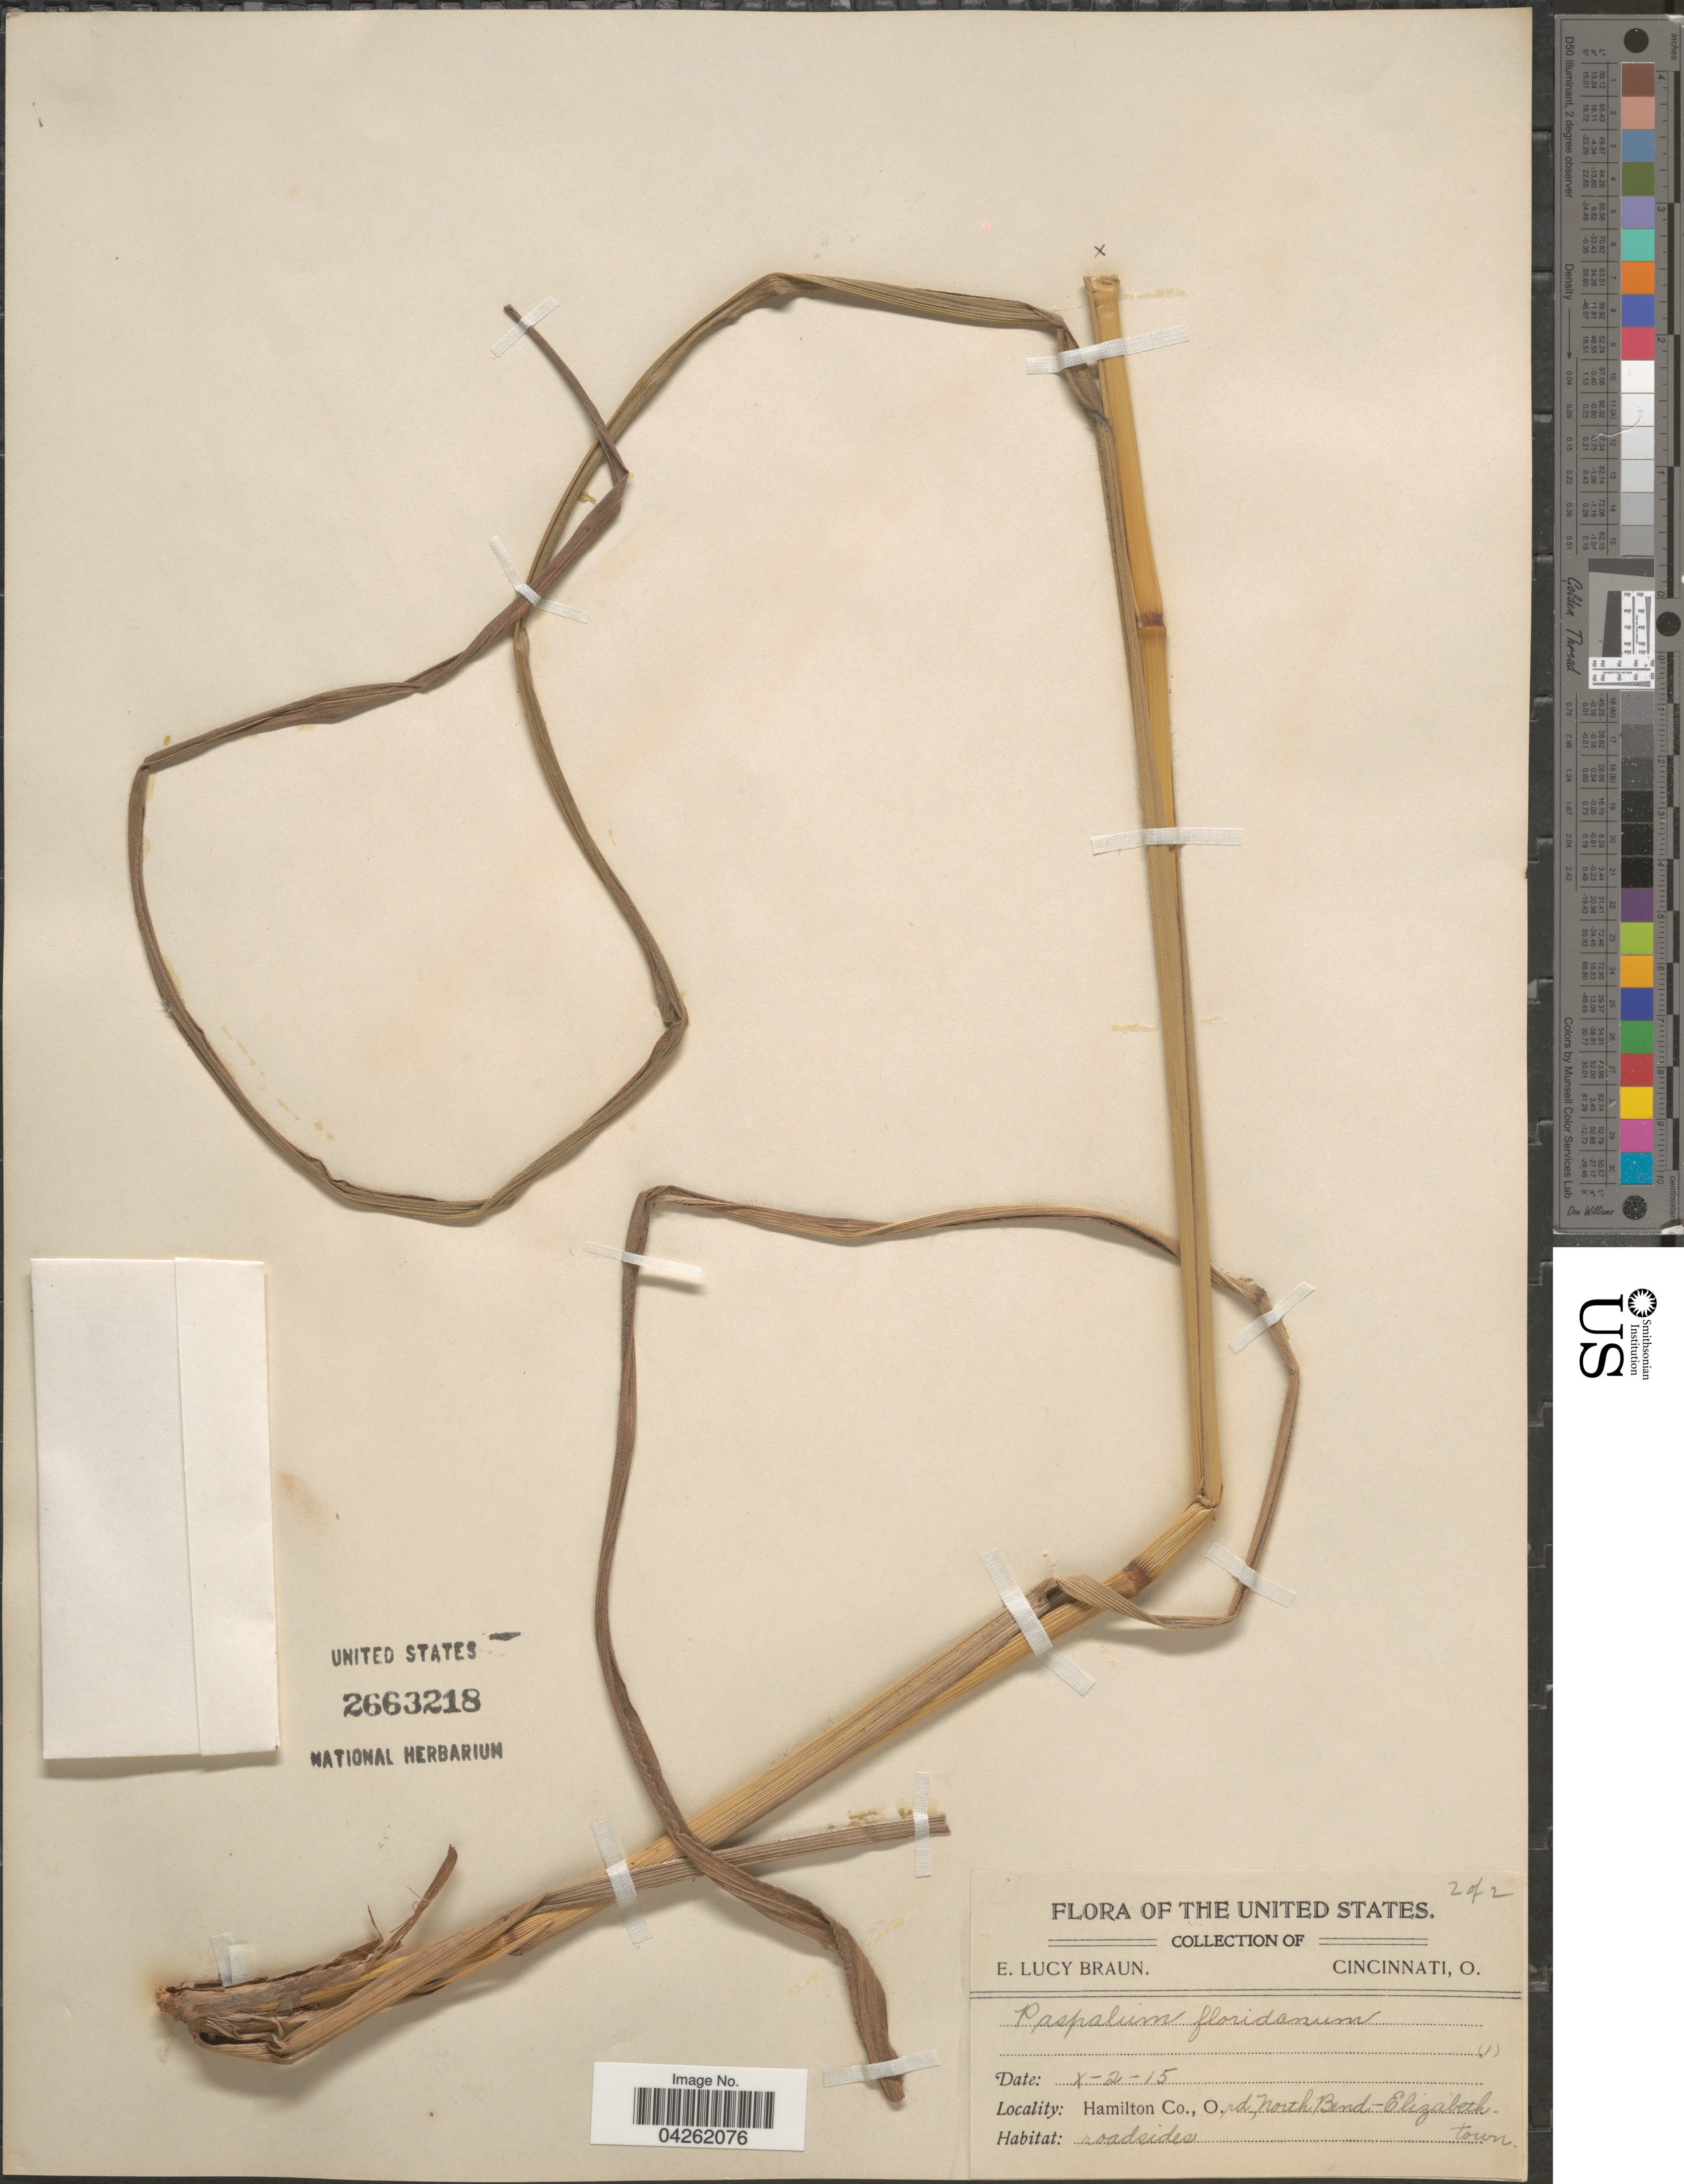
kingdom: Plantae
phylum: Tracheophyta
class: Liliopsida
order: Poales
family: Poaceae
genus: Paspalum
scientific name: Paspalum floridanum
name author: Michx.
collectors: E. L. Braun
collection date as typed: Transcribed d/m/y: 2/10/15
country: United States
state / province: Ohio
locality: Hamilton Co. rd,North Bend-Elizabeth-town.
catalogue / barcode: US 2663218